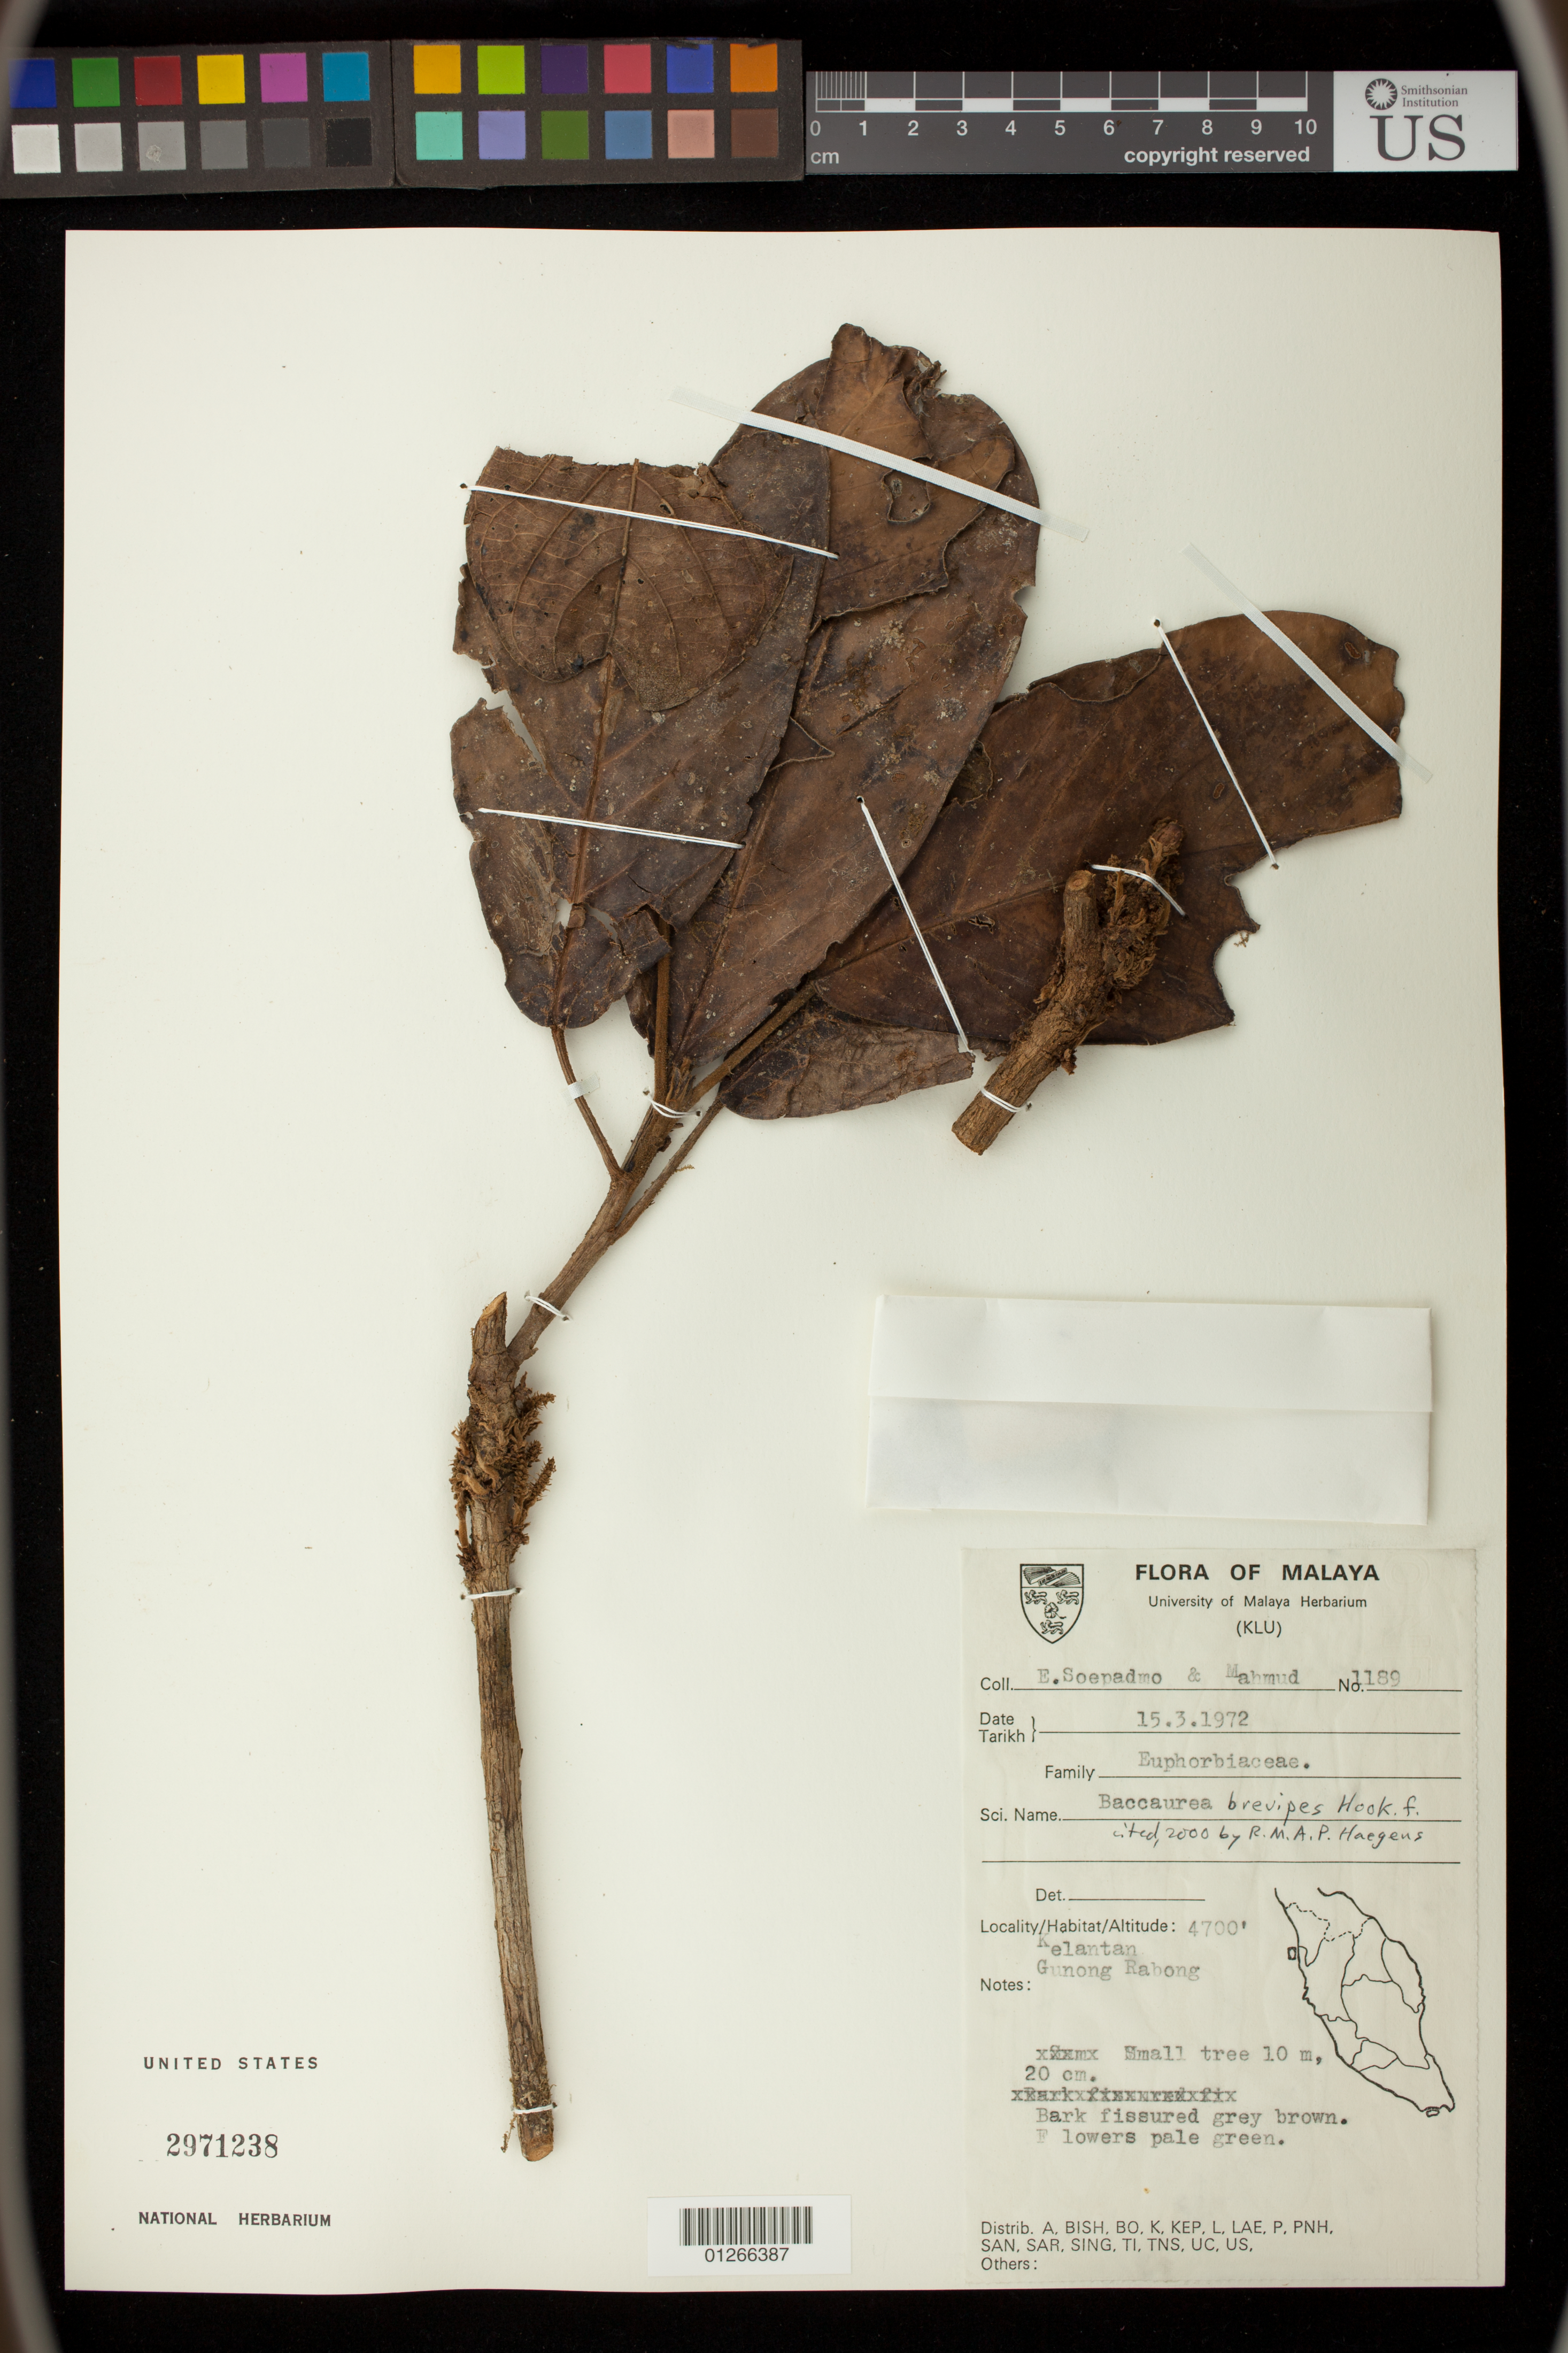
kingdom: Plantae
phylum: Tracheophyta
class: Magnoliopsida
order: Malpighiales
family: Phyllanthaceae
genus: Baccaurea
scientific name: Baccaurea brevipes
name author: Hook. f.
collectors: E. Soepadmo & -. Mahmud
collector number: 1189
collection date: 1972-03-15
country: Malaysia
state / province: Kelantan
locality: Gunong [Gunung] Rabong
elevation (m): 1433